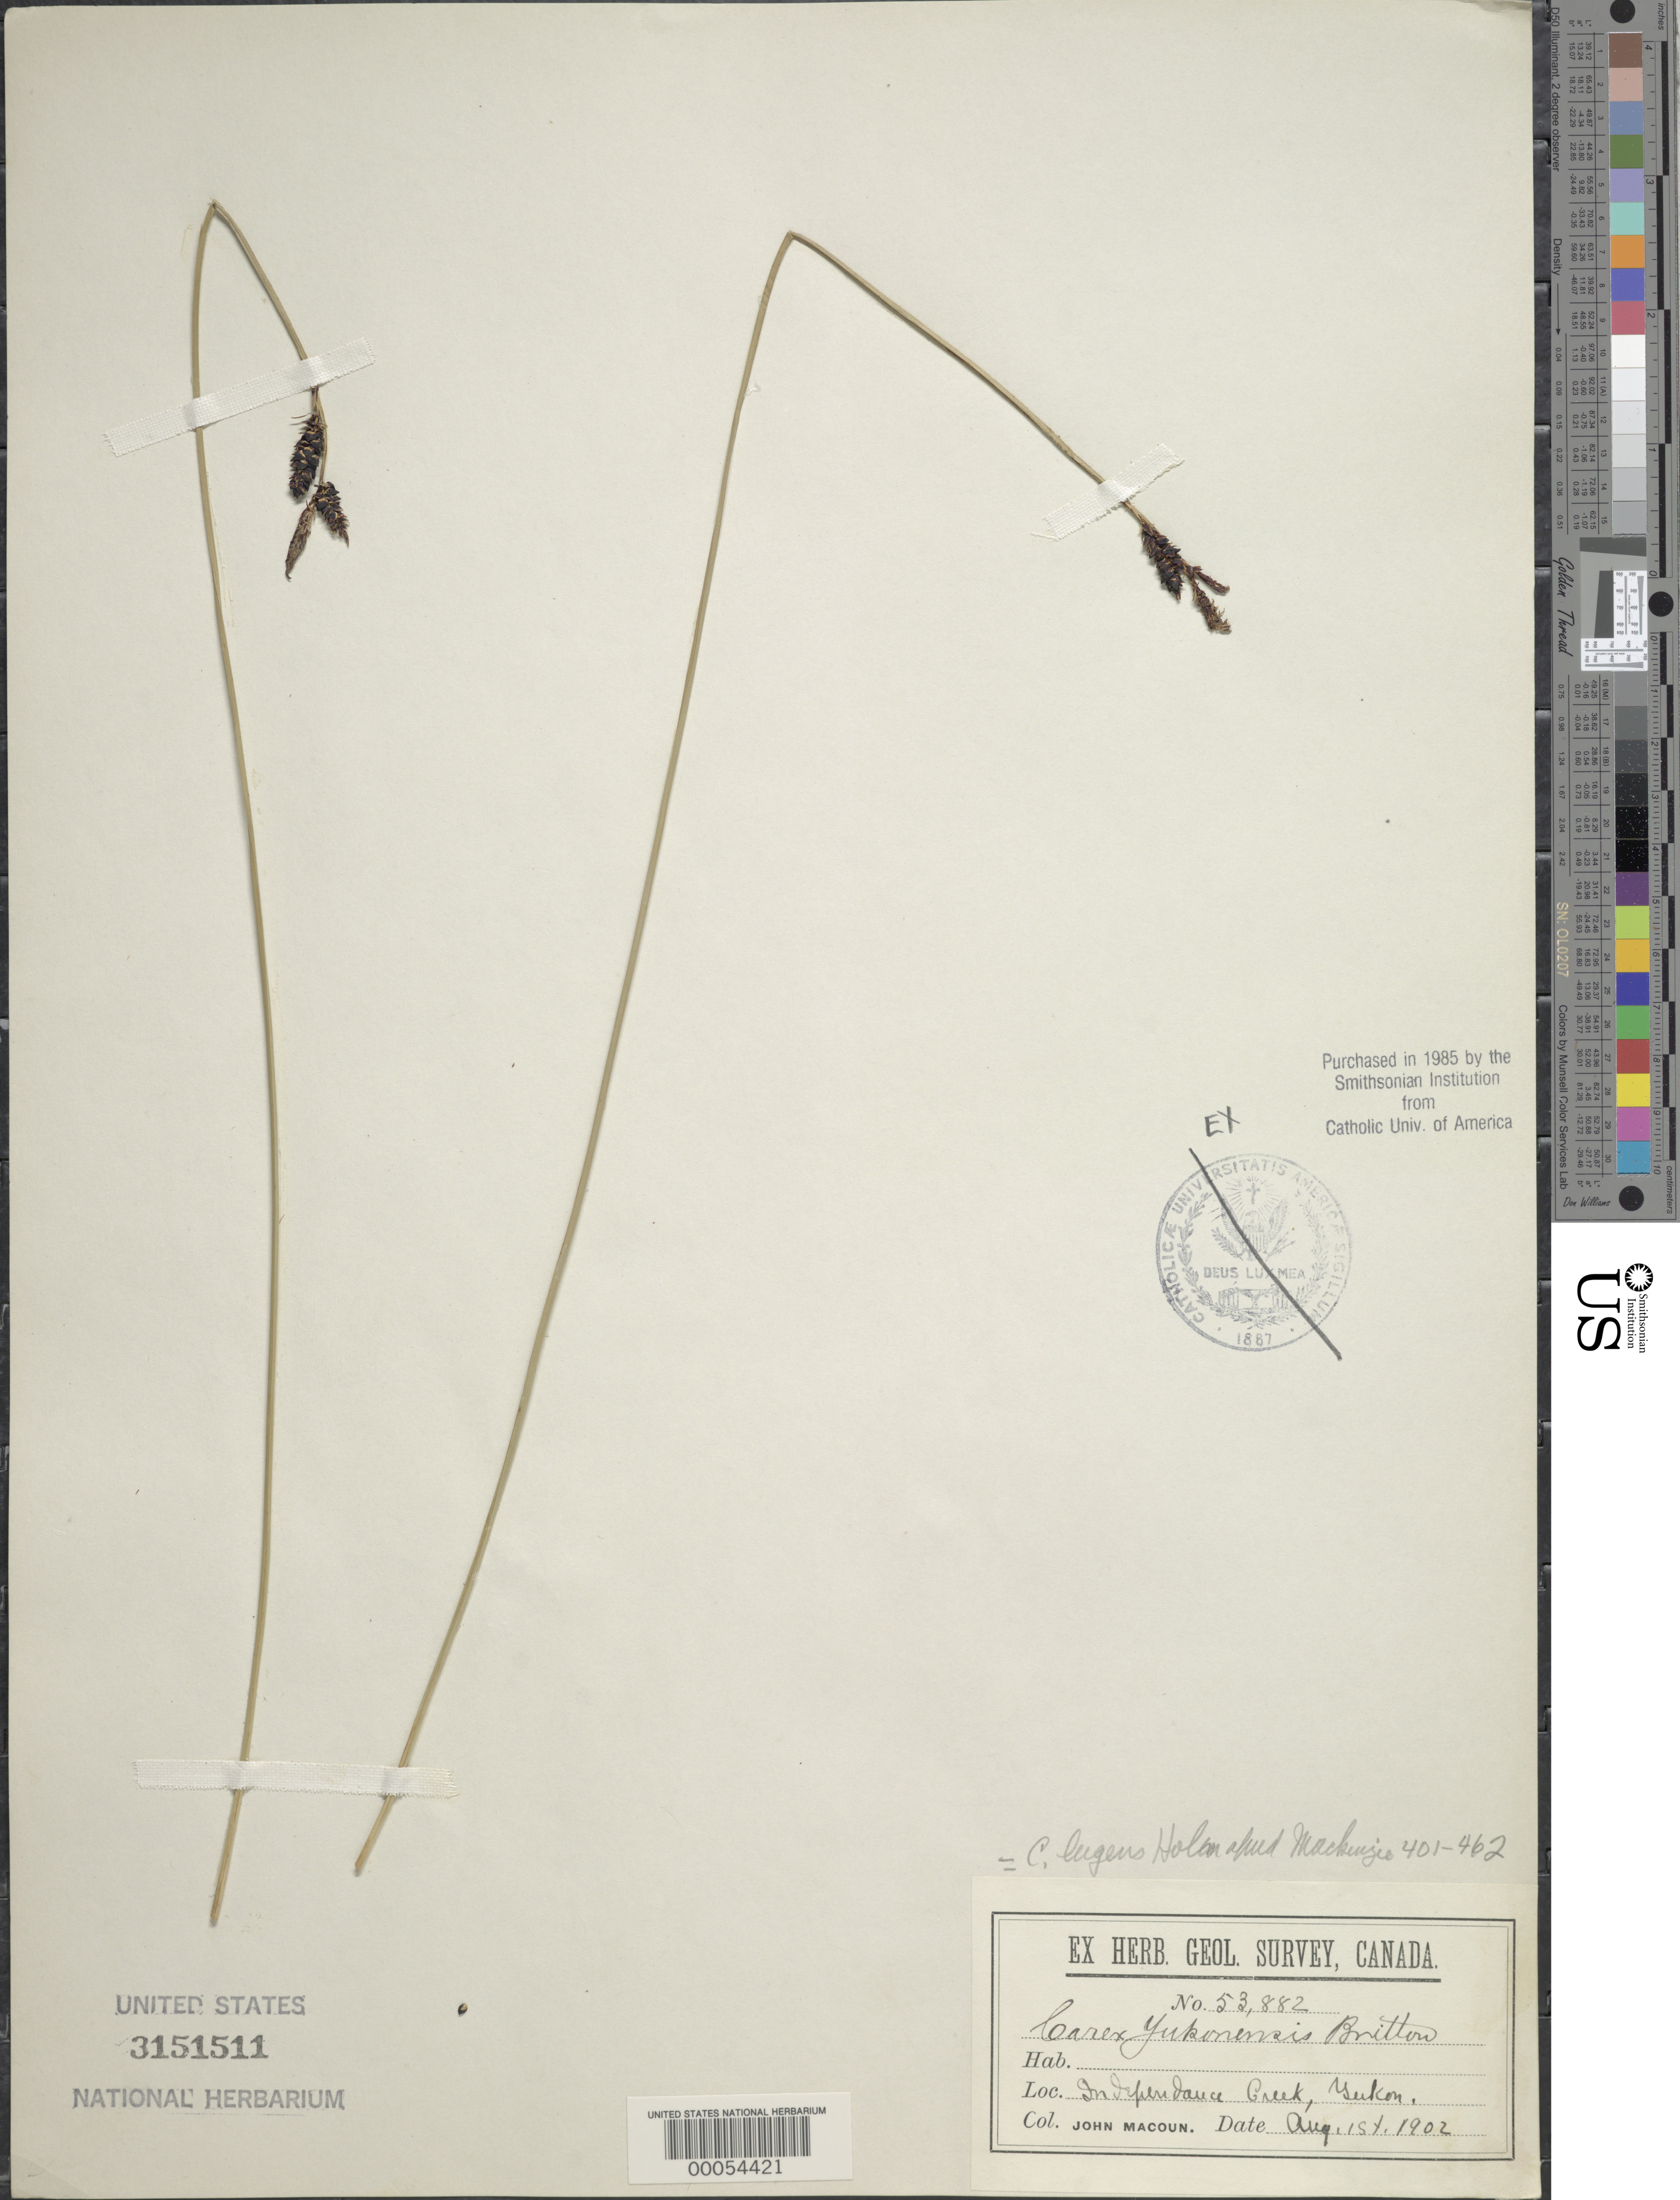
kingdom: Plantae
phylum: Tracheophyta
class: Liliopsida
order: Poales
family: Cyperaceae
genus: Carex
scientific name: Carex bigelowii subsp. lugens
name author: (Holm) T.V. Egorova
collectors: J. Macoun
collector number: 53882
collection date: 1902-08-01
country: Canada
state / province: Yukon Territory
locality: Independance Creek, Yuon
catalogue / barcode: US 3151511